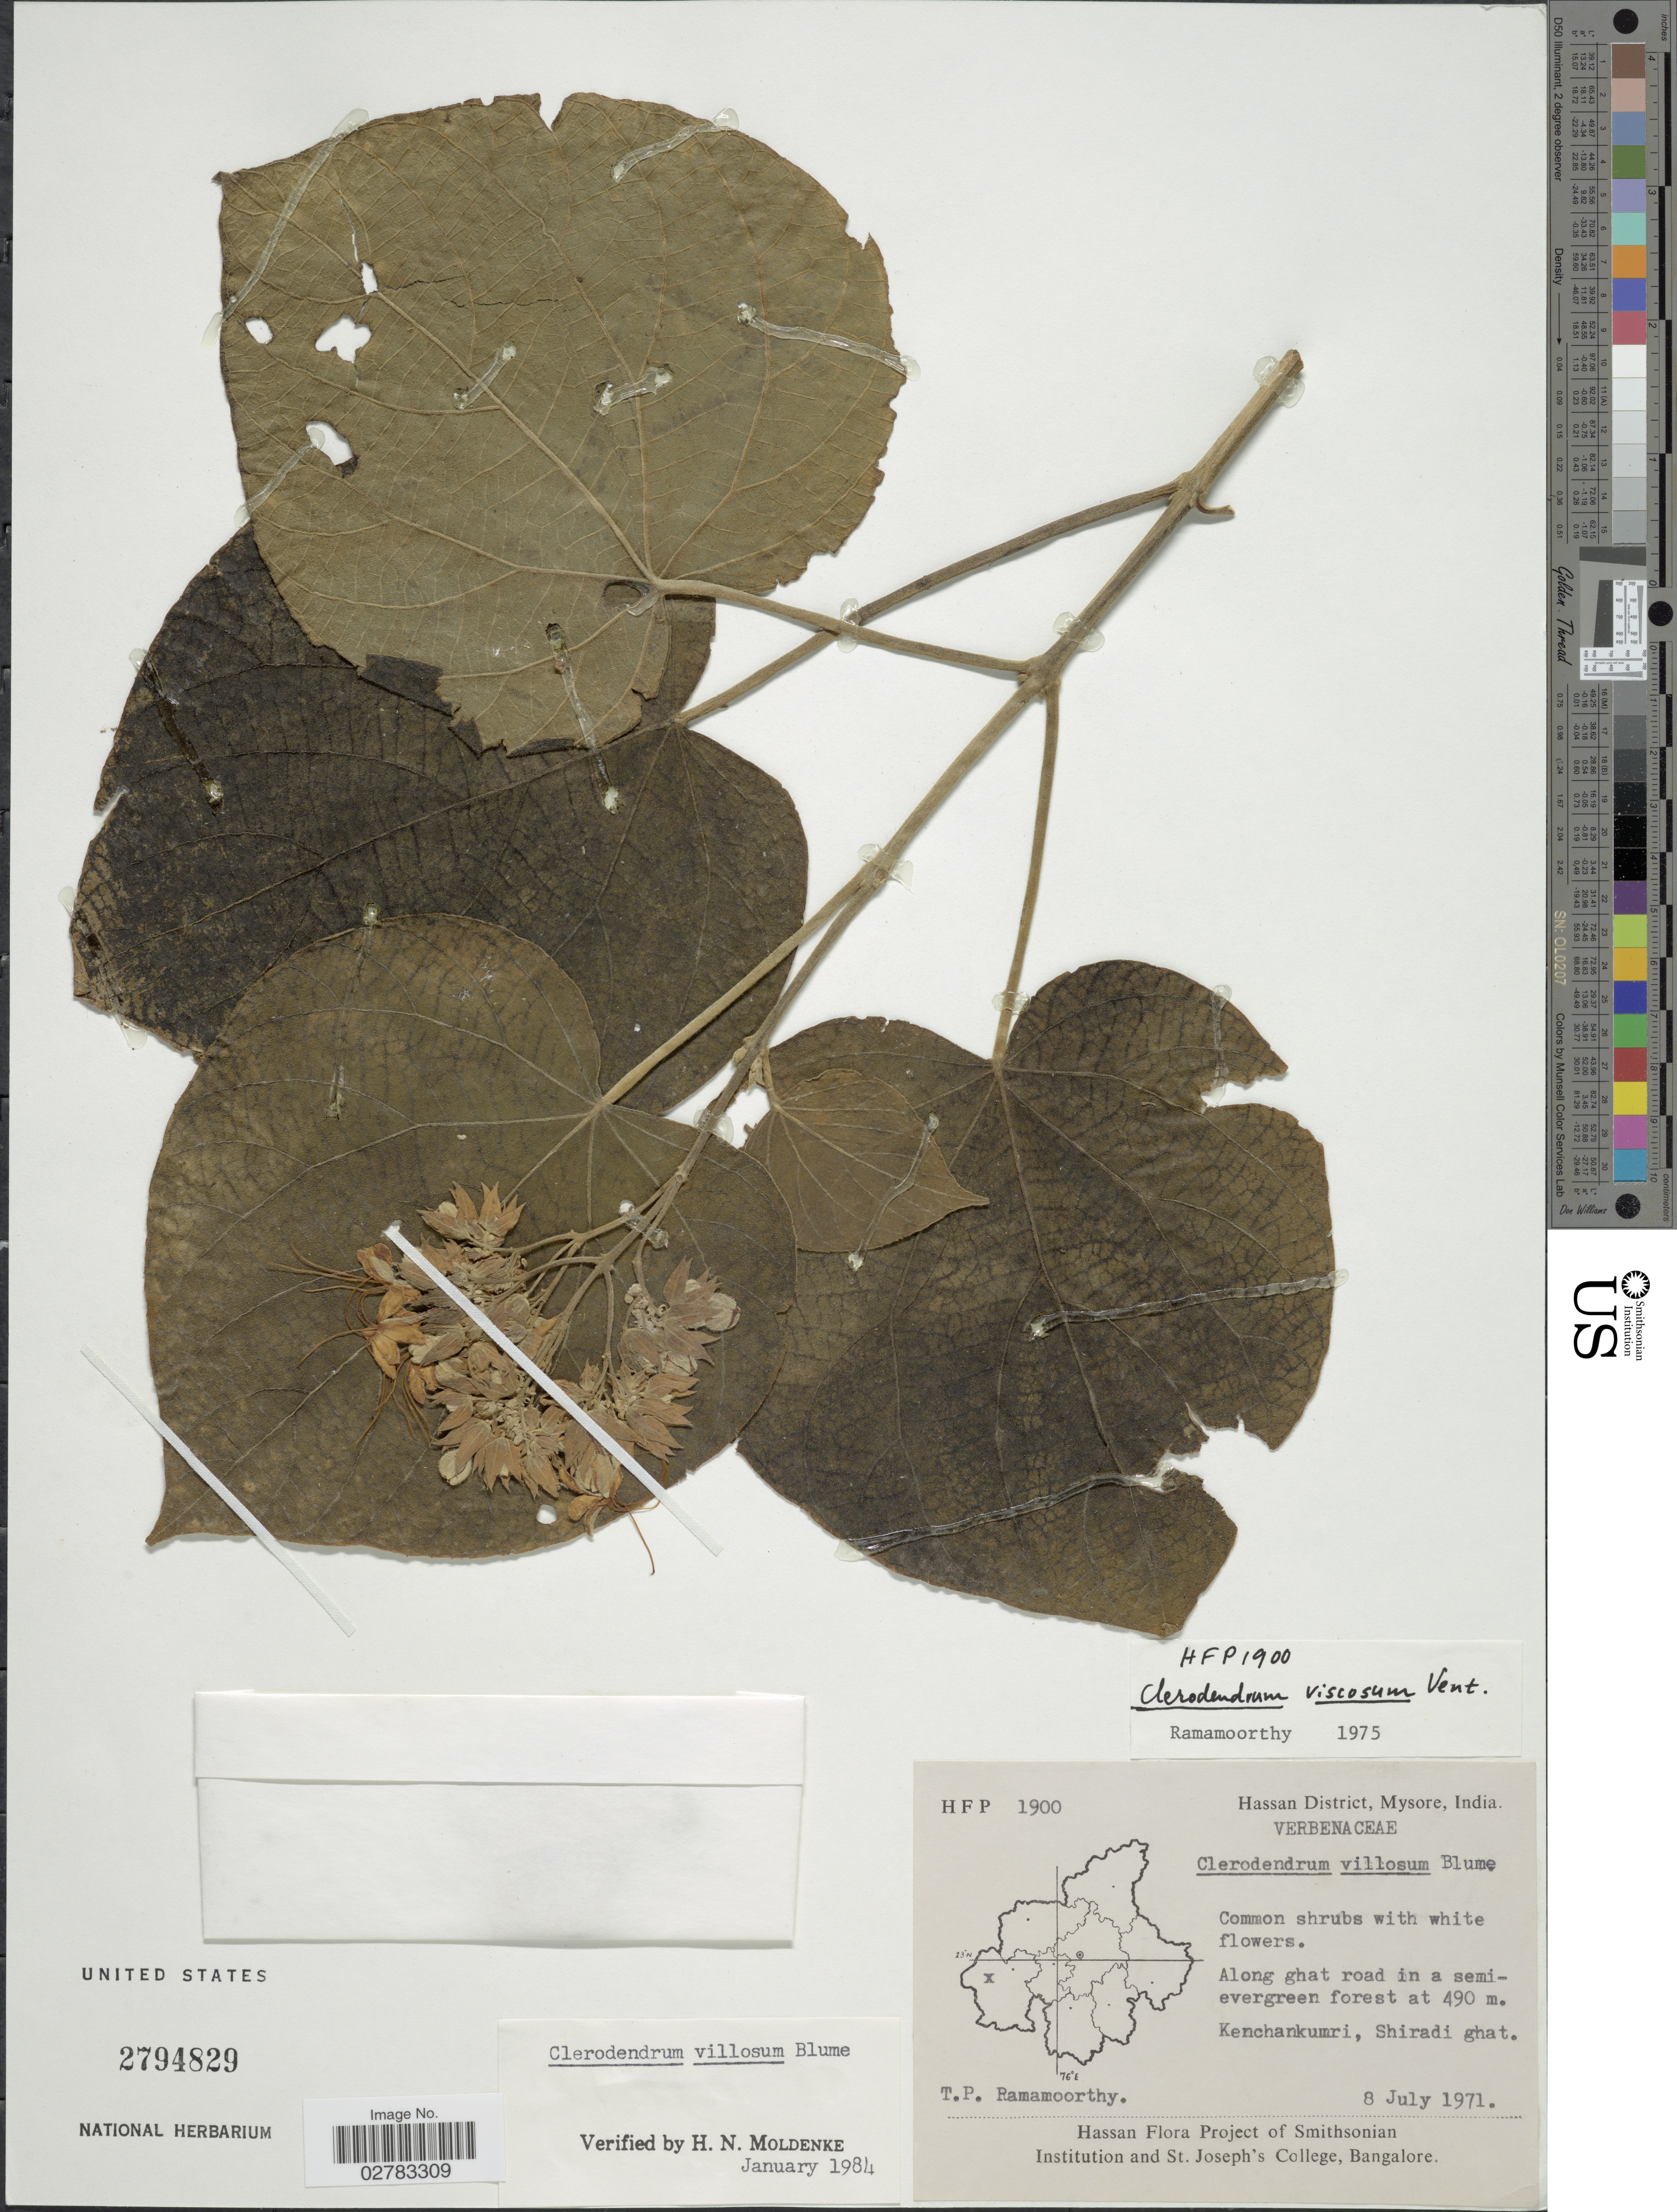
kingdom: Plantae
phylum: Tracheophyta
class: Magnoliopsida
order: Lamiales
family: Lamiaceae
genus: Clerodendrum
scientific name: Clerodendrum villosum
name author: Blume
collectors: T. P. Ramamoorthy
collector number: HFP1900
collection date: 1971-07-08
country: India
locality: Hassan District, Mysore, Kenchankumri, Shiradi ghat.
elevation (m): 490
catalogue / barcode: US 2794829